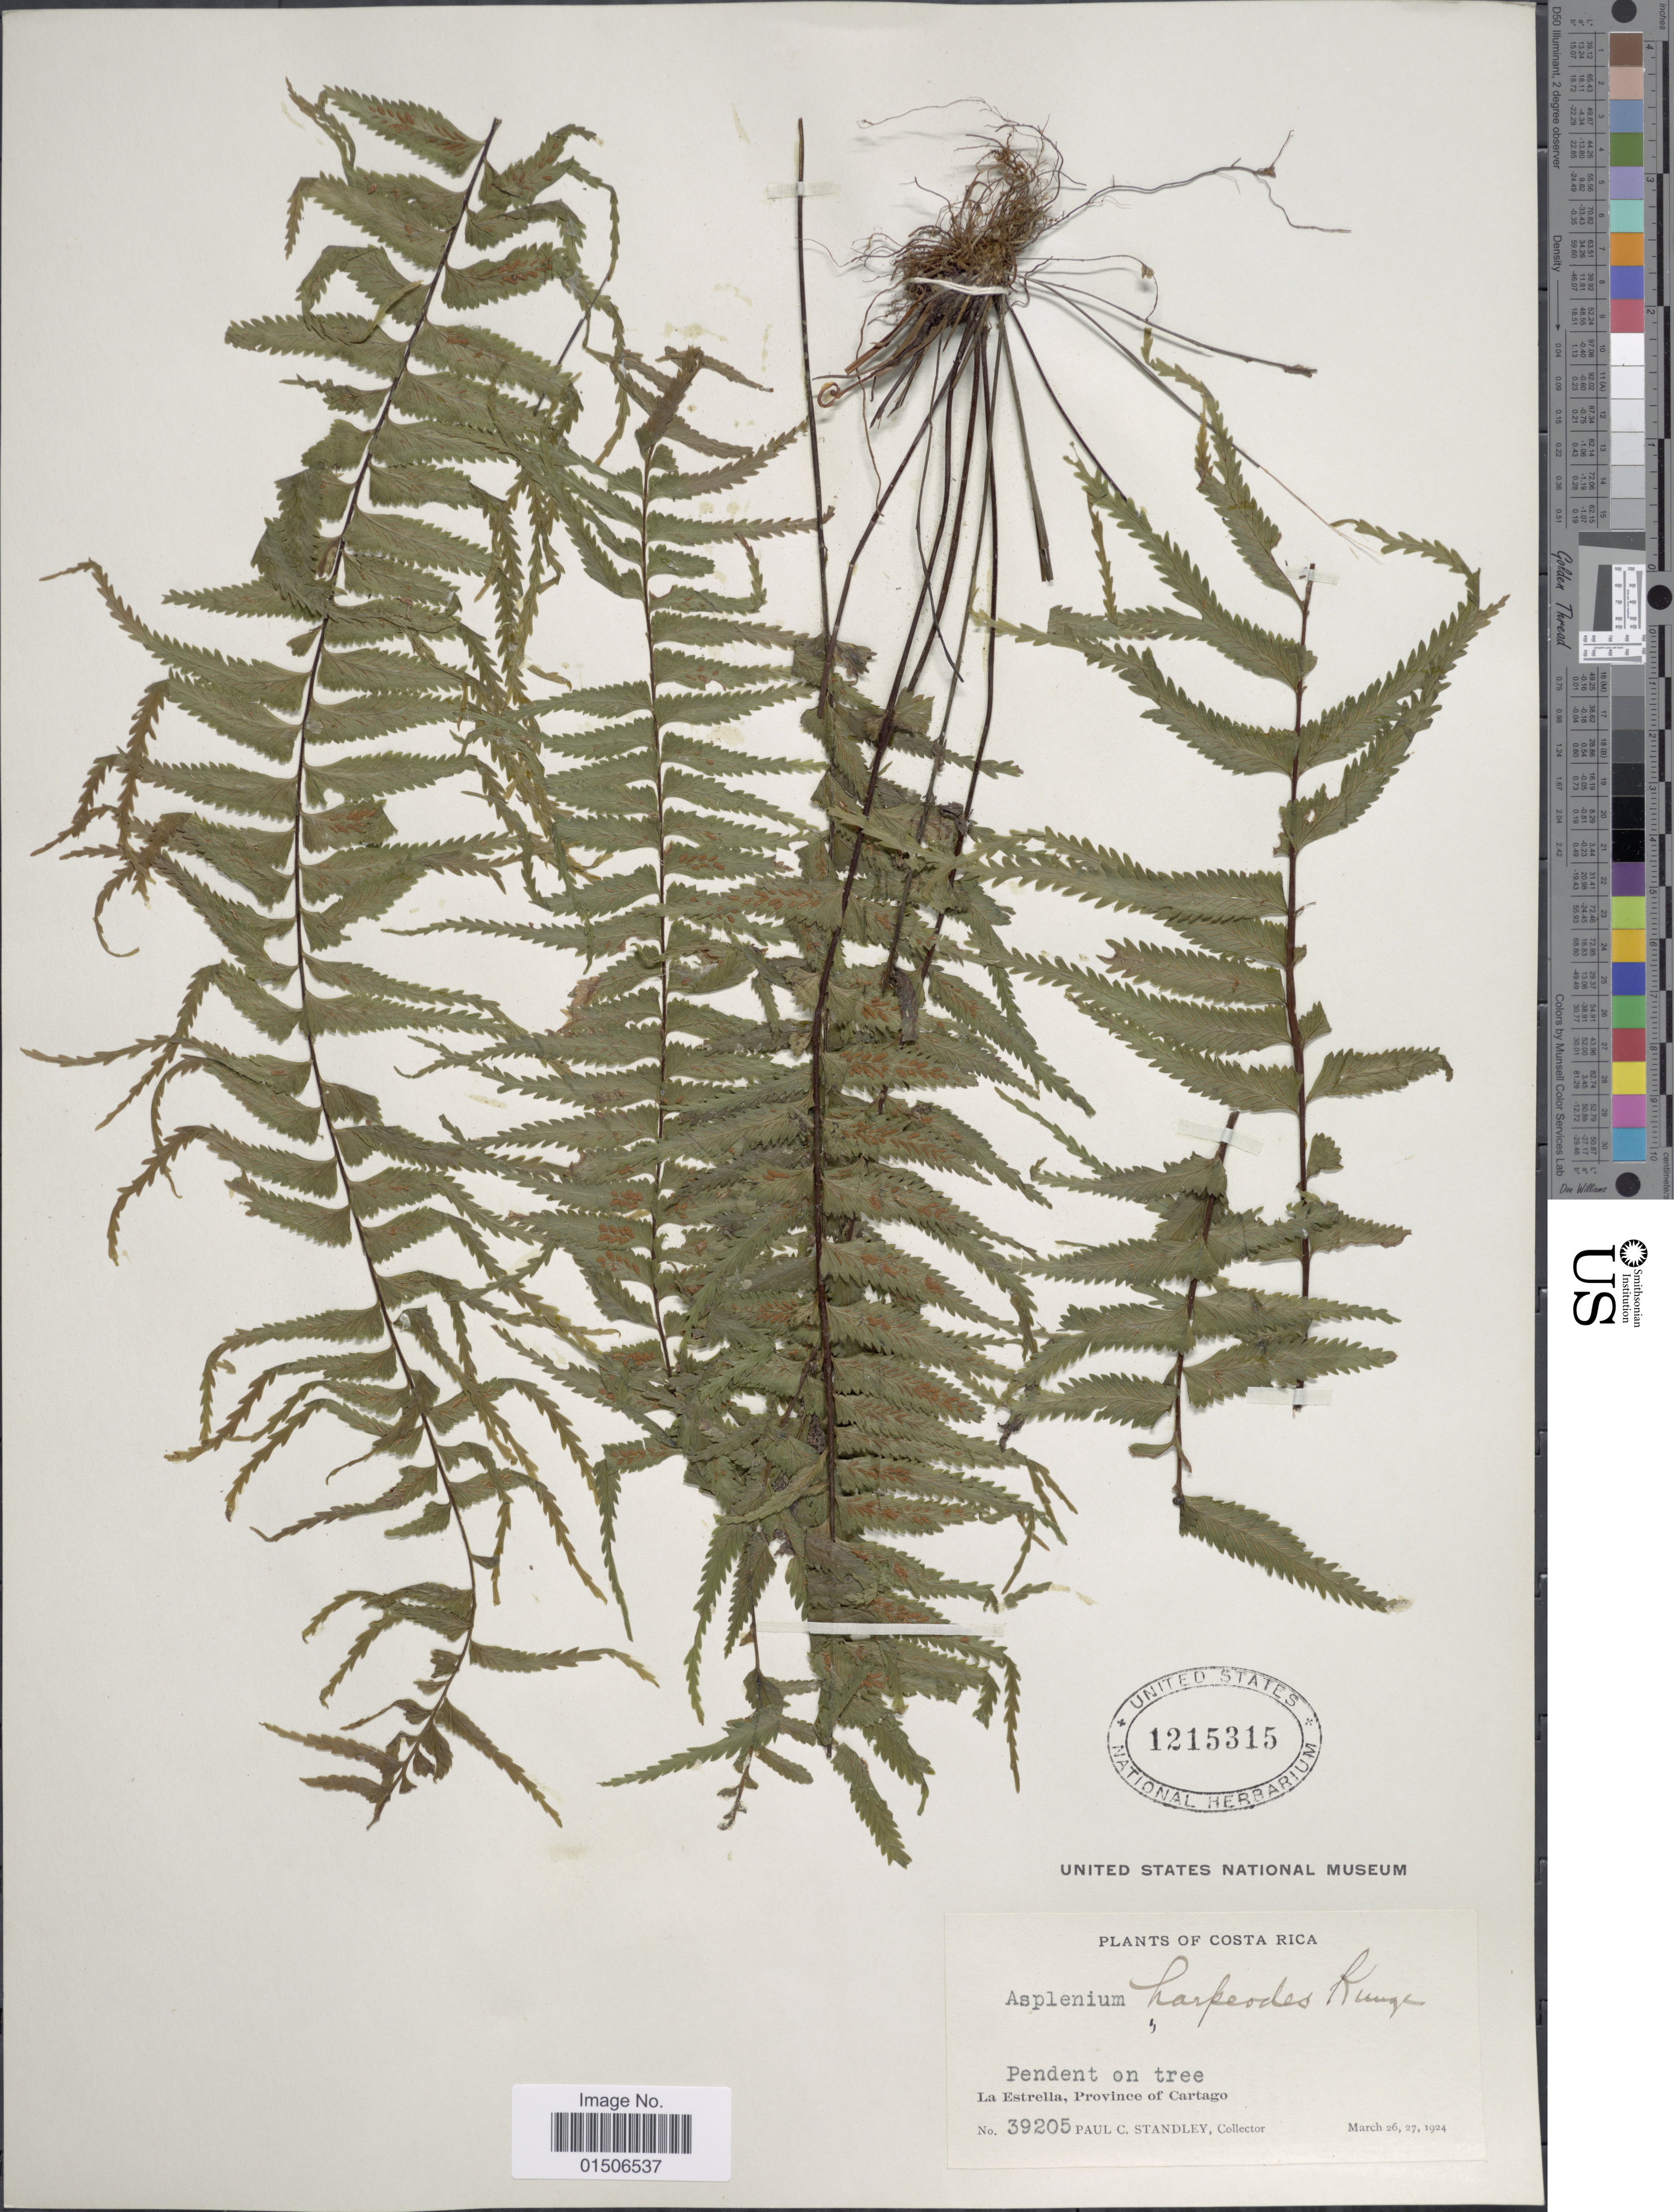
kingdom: Plantae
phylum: Tracheophyta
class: Polypodiopsida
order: Polypodiales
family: Aspleniaceae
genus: Asplenium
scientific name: Asplenium harpeodes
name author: Kunze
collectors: P. C. Standley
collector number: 39205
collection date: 1924-03-26/1924-03-27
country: Costa Rica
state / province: Cartago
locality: Pendent on tree, La Estrella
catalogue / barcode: US 1215315